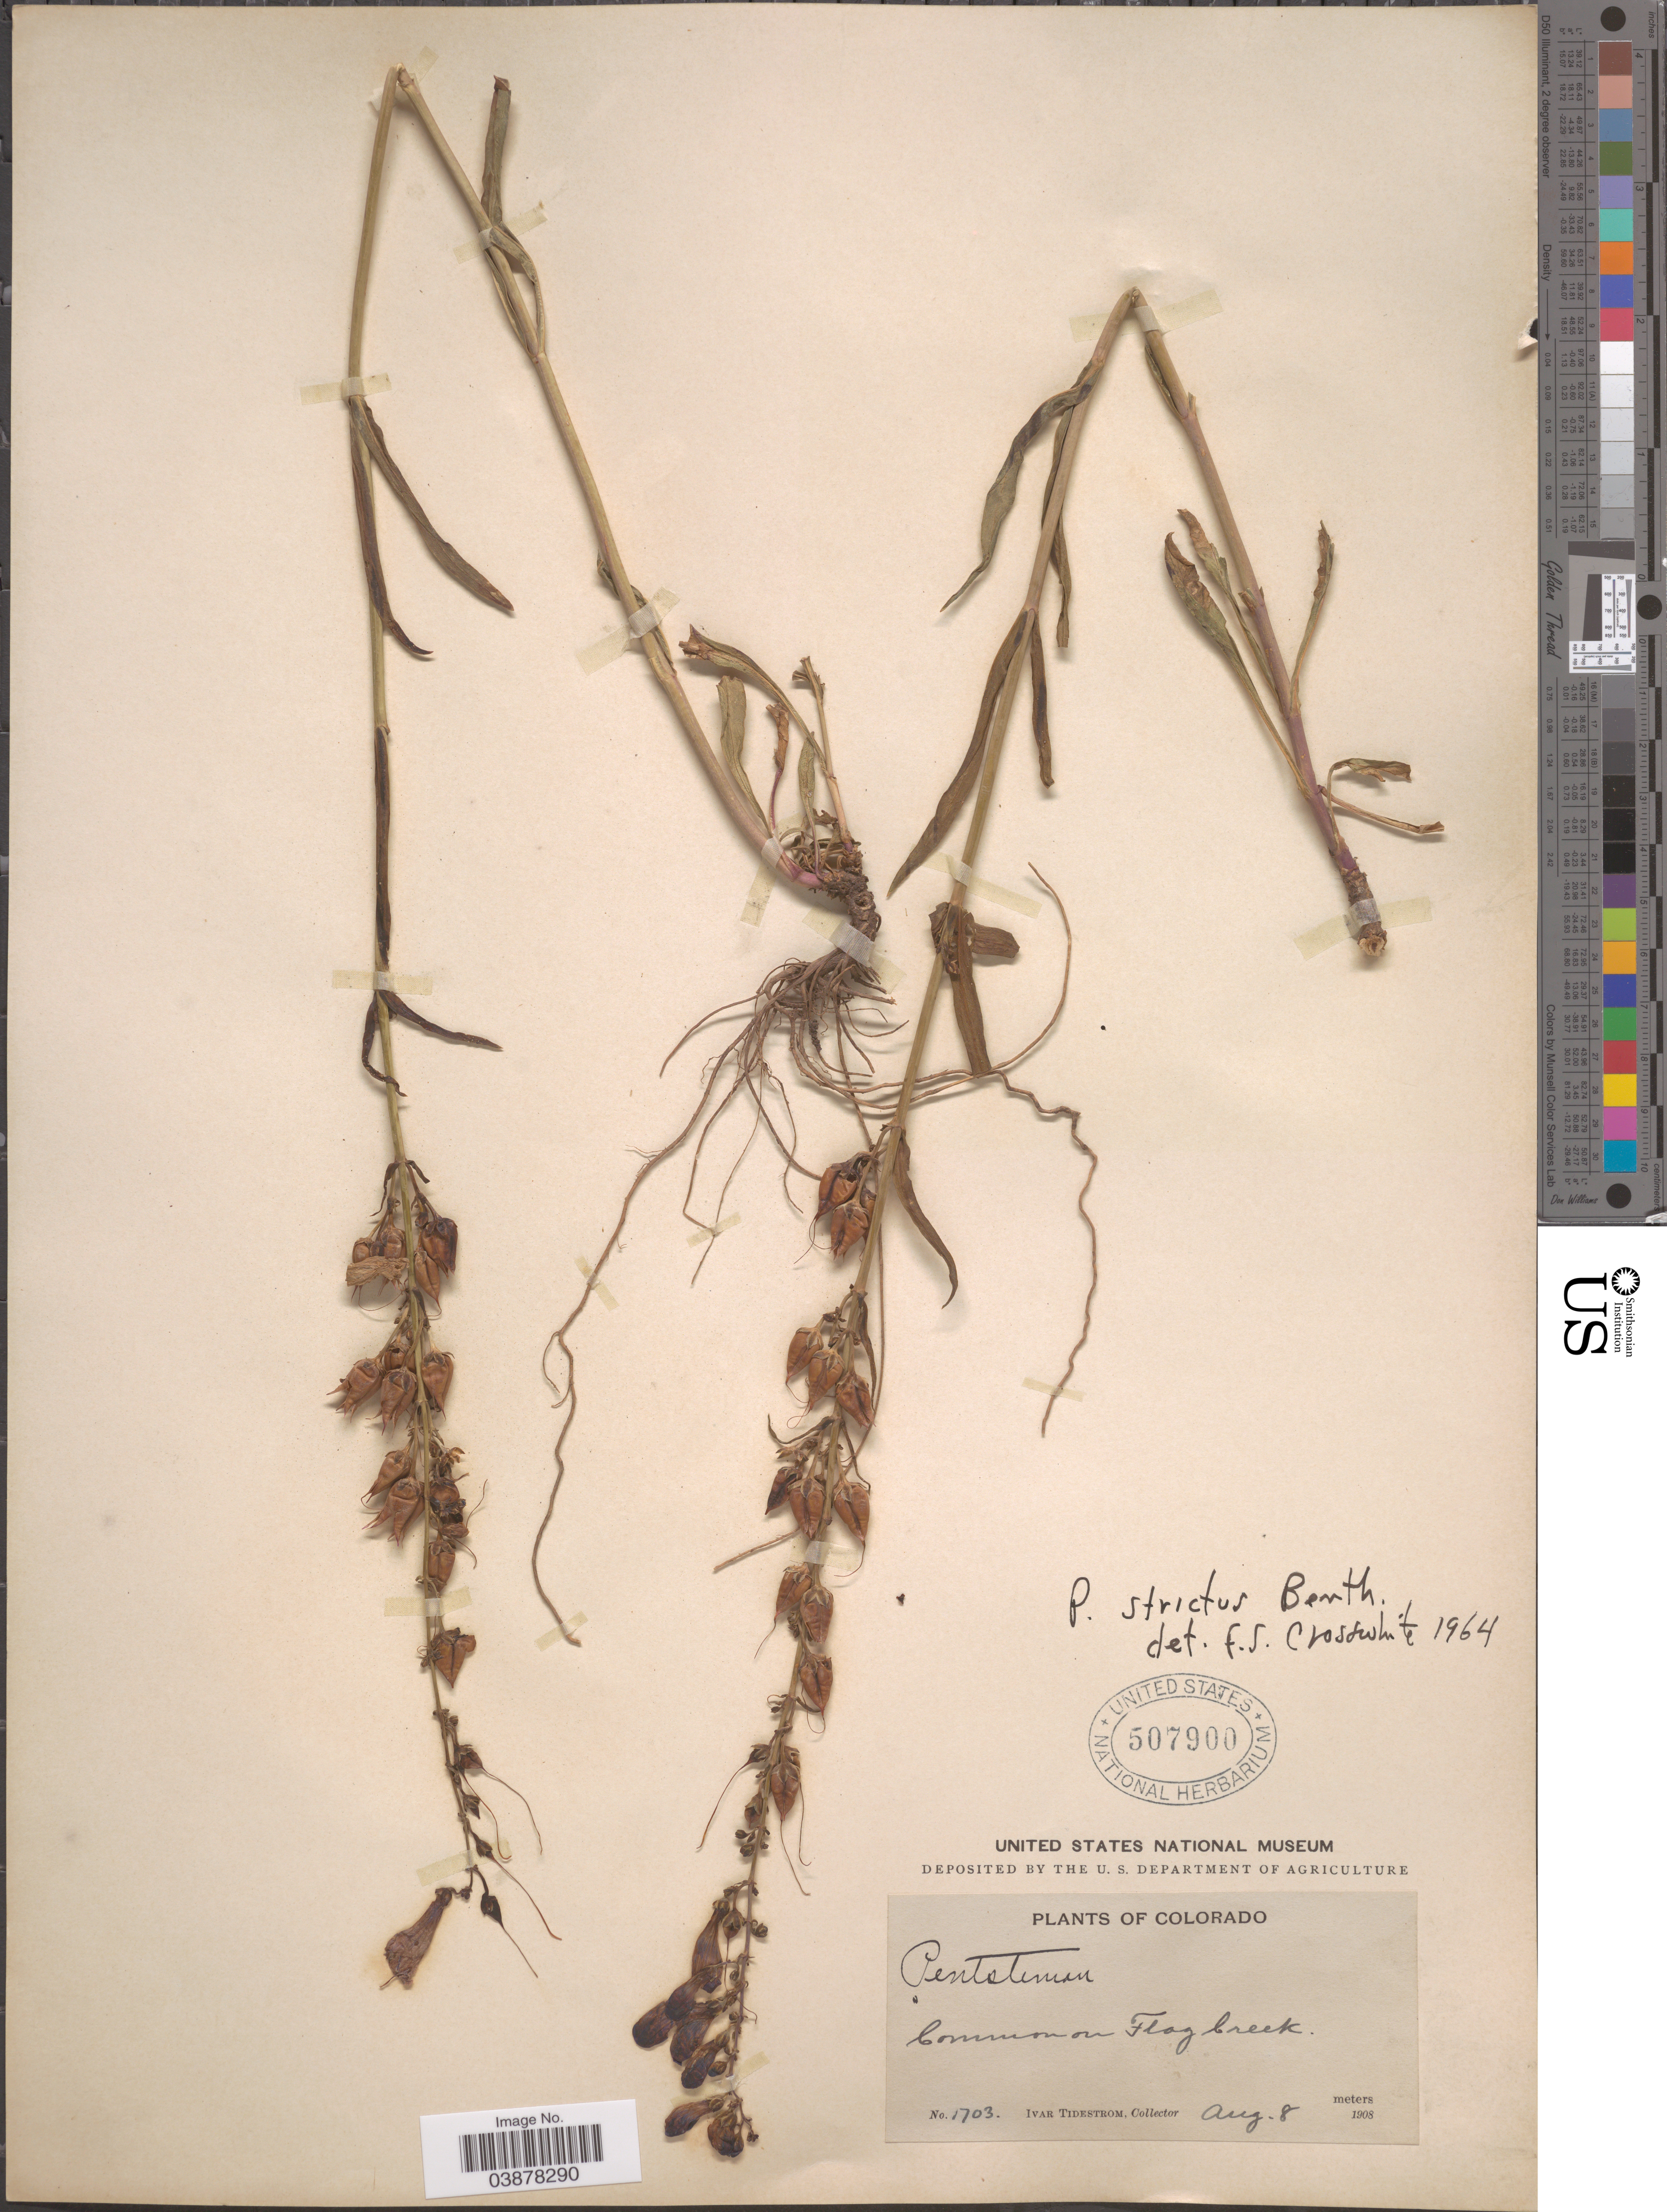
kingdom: Plantae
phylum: Tracheophyta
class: Magnoliopsida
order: Lamiales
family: Plantaginaceae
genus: Penstemon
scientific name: Penstemon strictus subsp. strictus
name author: Benth.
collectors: I. F. Tidestrom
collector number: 1703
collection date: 1908-08-08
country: United States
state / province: Colorado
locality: Flag Creek.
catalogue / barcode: US 507900